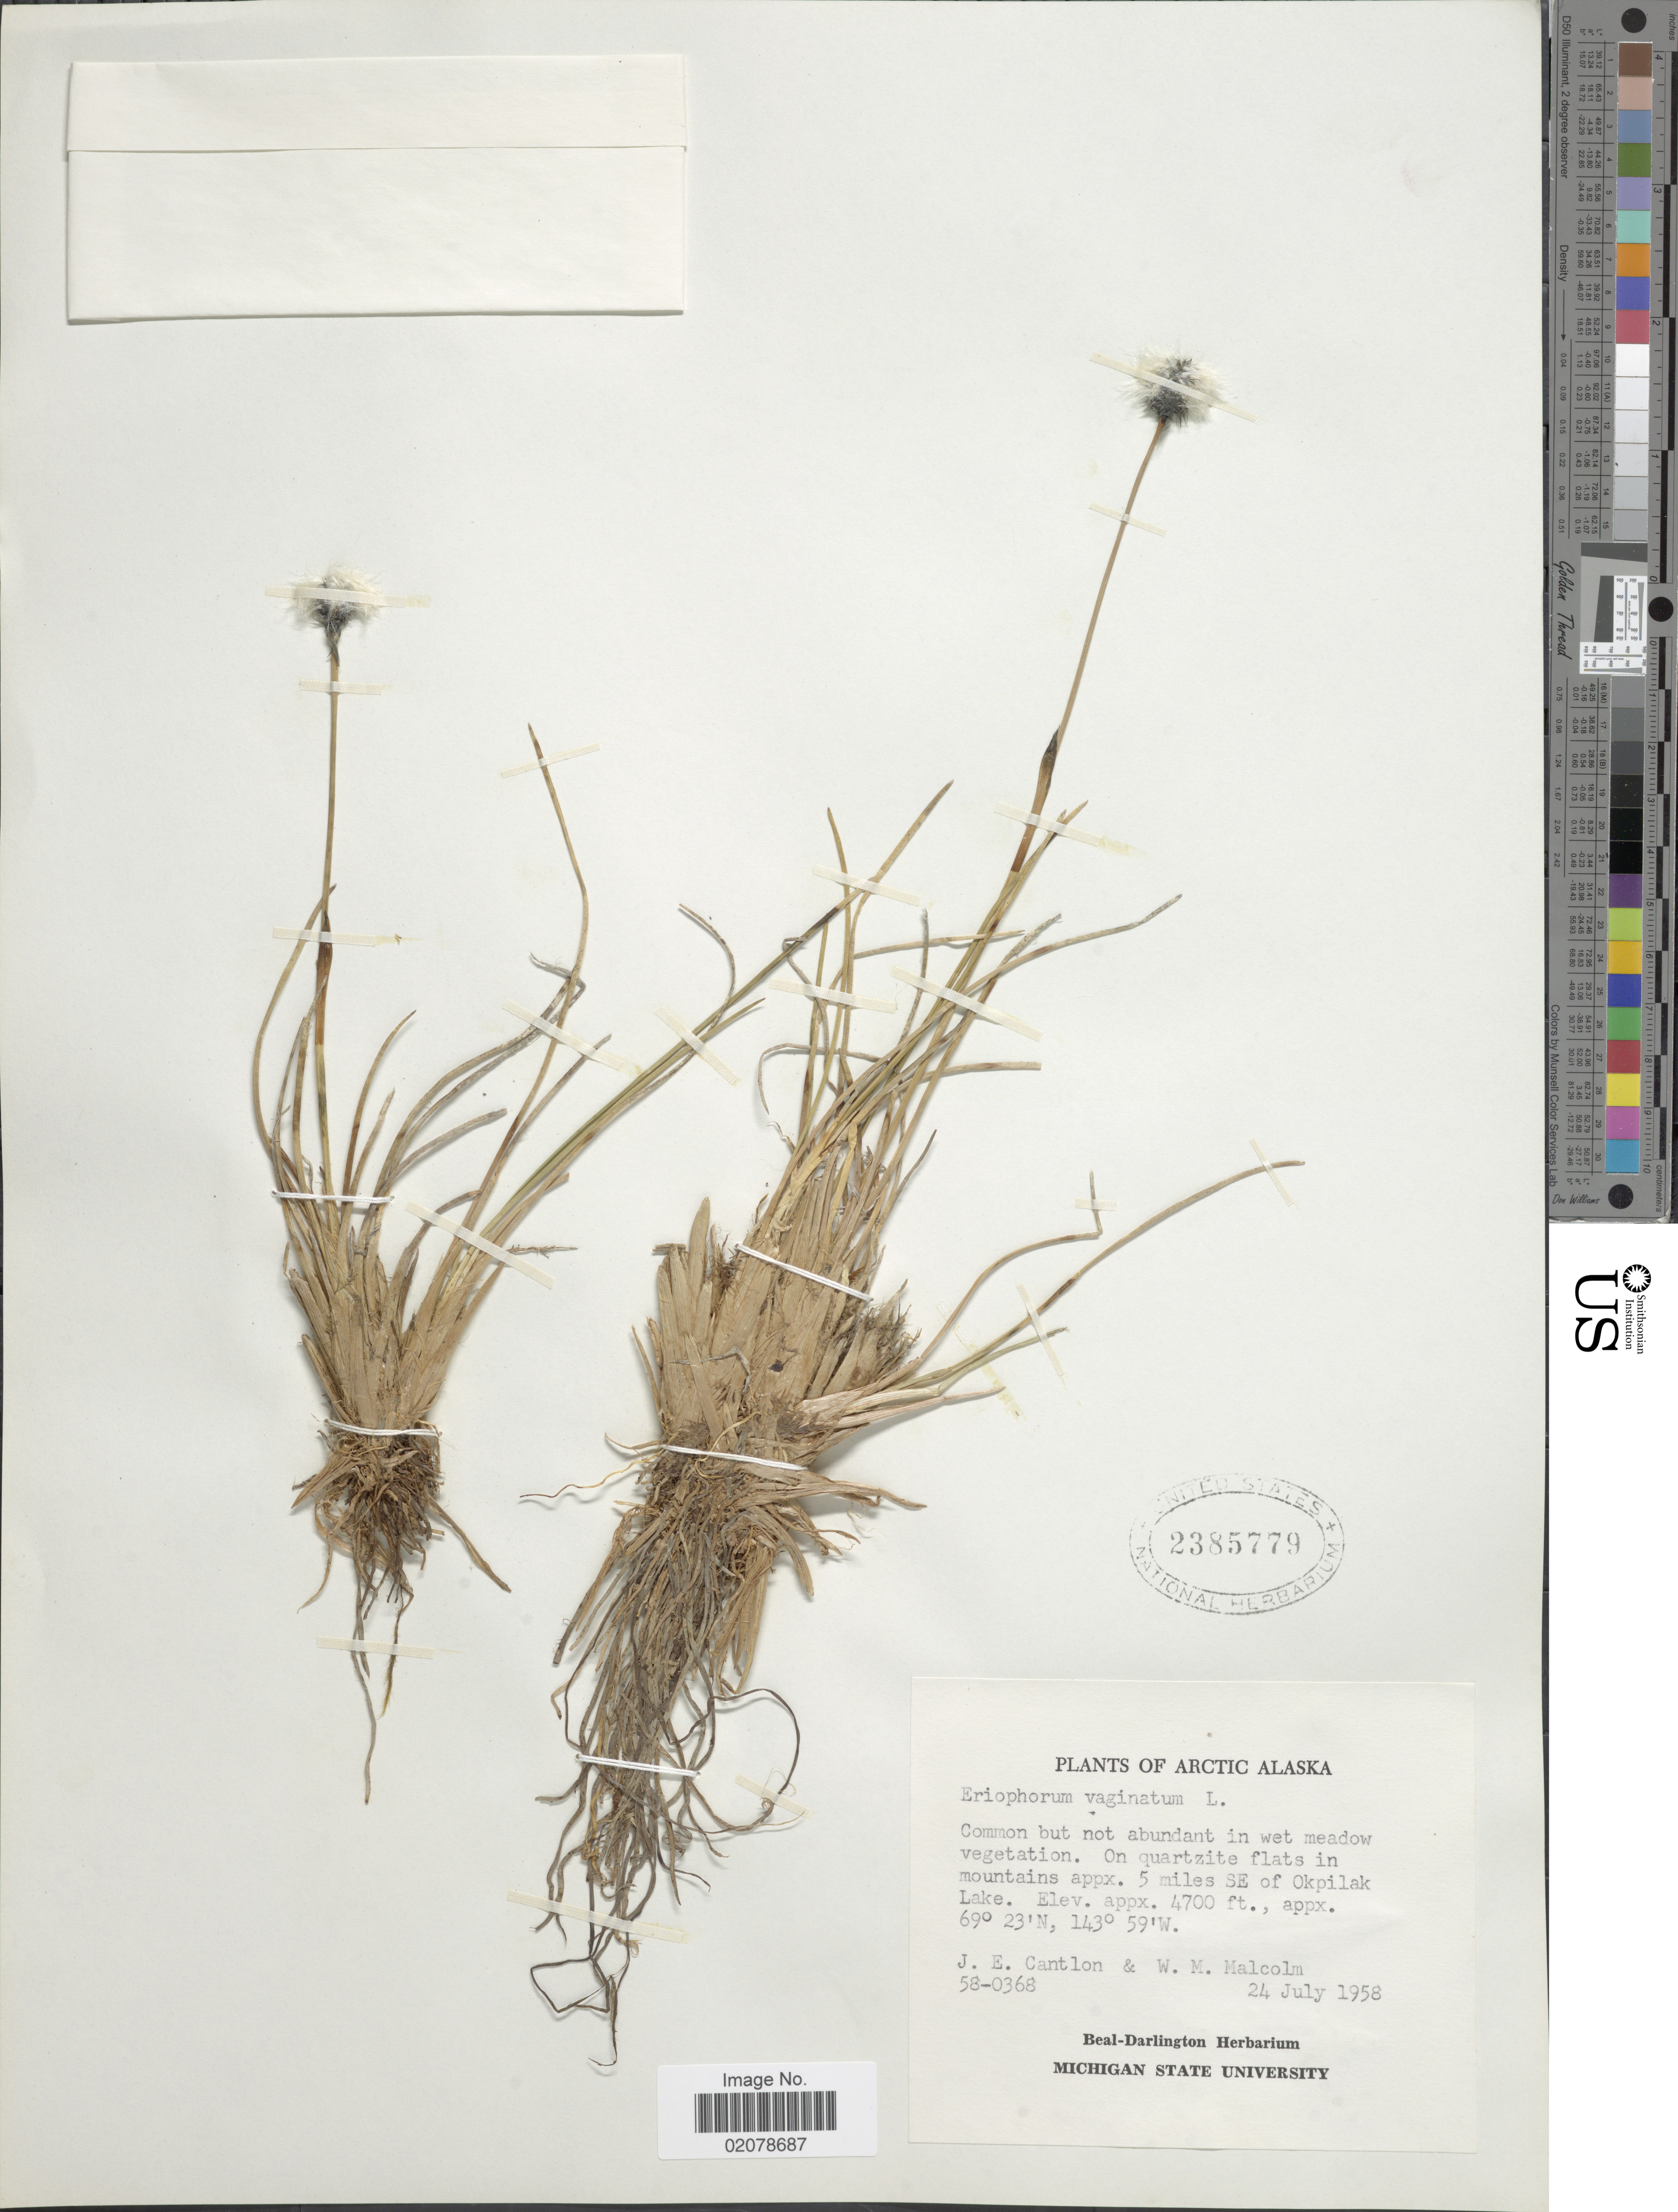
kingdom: Plantae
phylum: Tracheophyta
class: Liliopsida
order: Poales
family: Cyperaceae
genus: Eriophorum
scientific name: Eriophorum vaginatum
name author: L.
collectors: J. Cantlon & W. Malcolm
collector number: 58-0368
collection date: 1958-07-24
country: United States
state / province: Alaska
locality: Arctic Alaska. 5 miles SE of Okpilak Lake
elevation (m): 1433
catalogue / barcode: US 2385779